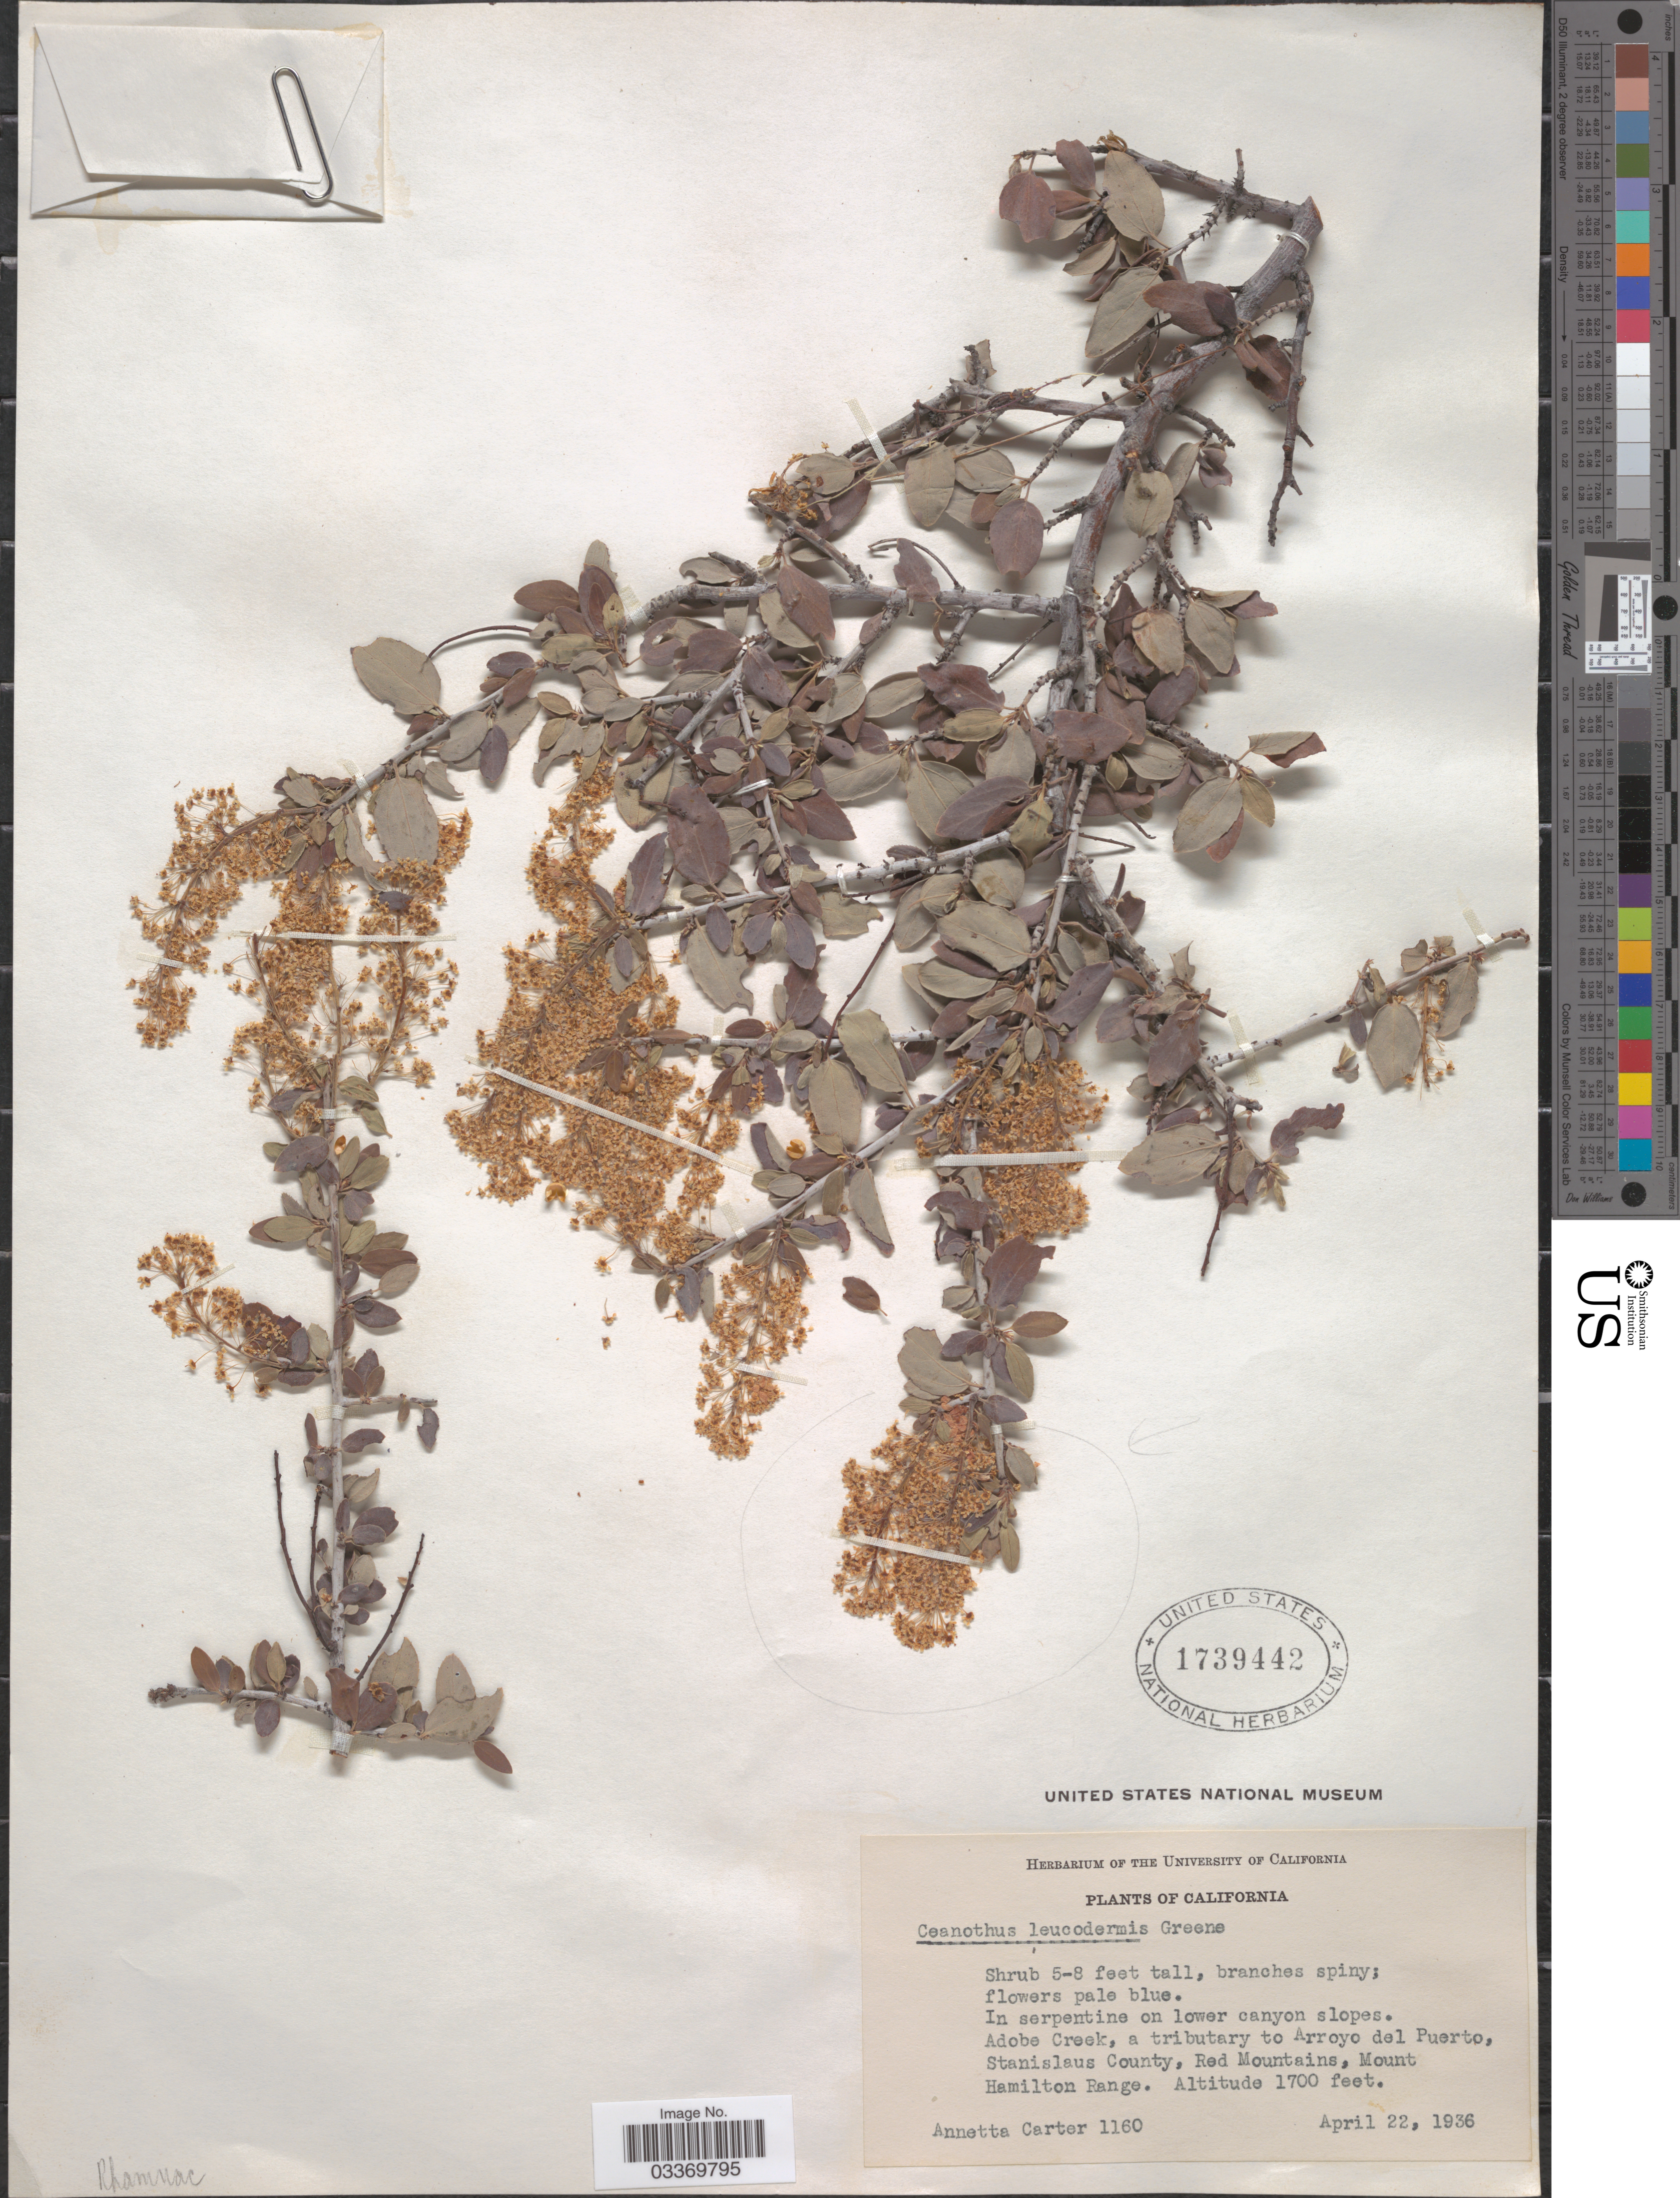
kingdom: Plantae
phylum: Tracheophyta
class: Magnoliopsida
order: Rosales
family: Rhamnaceae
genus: Ceanothus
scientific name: Ceanothus leucodermis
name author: Greene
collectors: Annetta Carter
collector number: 1160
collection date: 1936-04-22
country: United States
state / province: California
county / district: Stanislaus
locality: Adobe Creek, a tributary to Arroyo del Puerto, Stanislaus County, Red Mountains, Mount Hamilton Range.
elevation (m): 518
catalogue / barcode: US 1739442